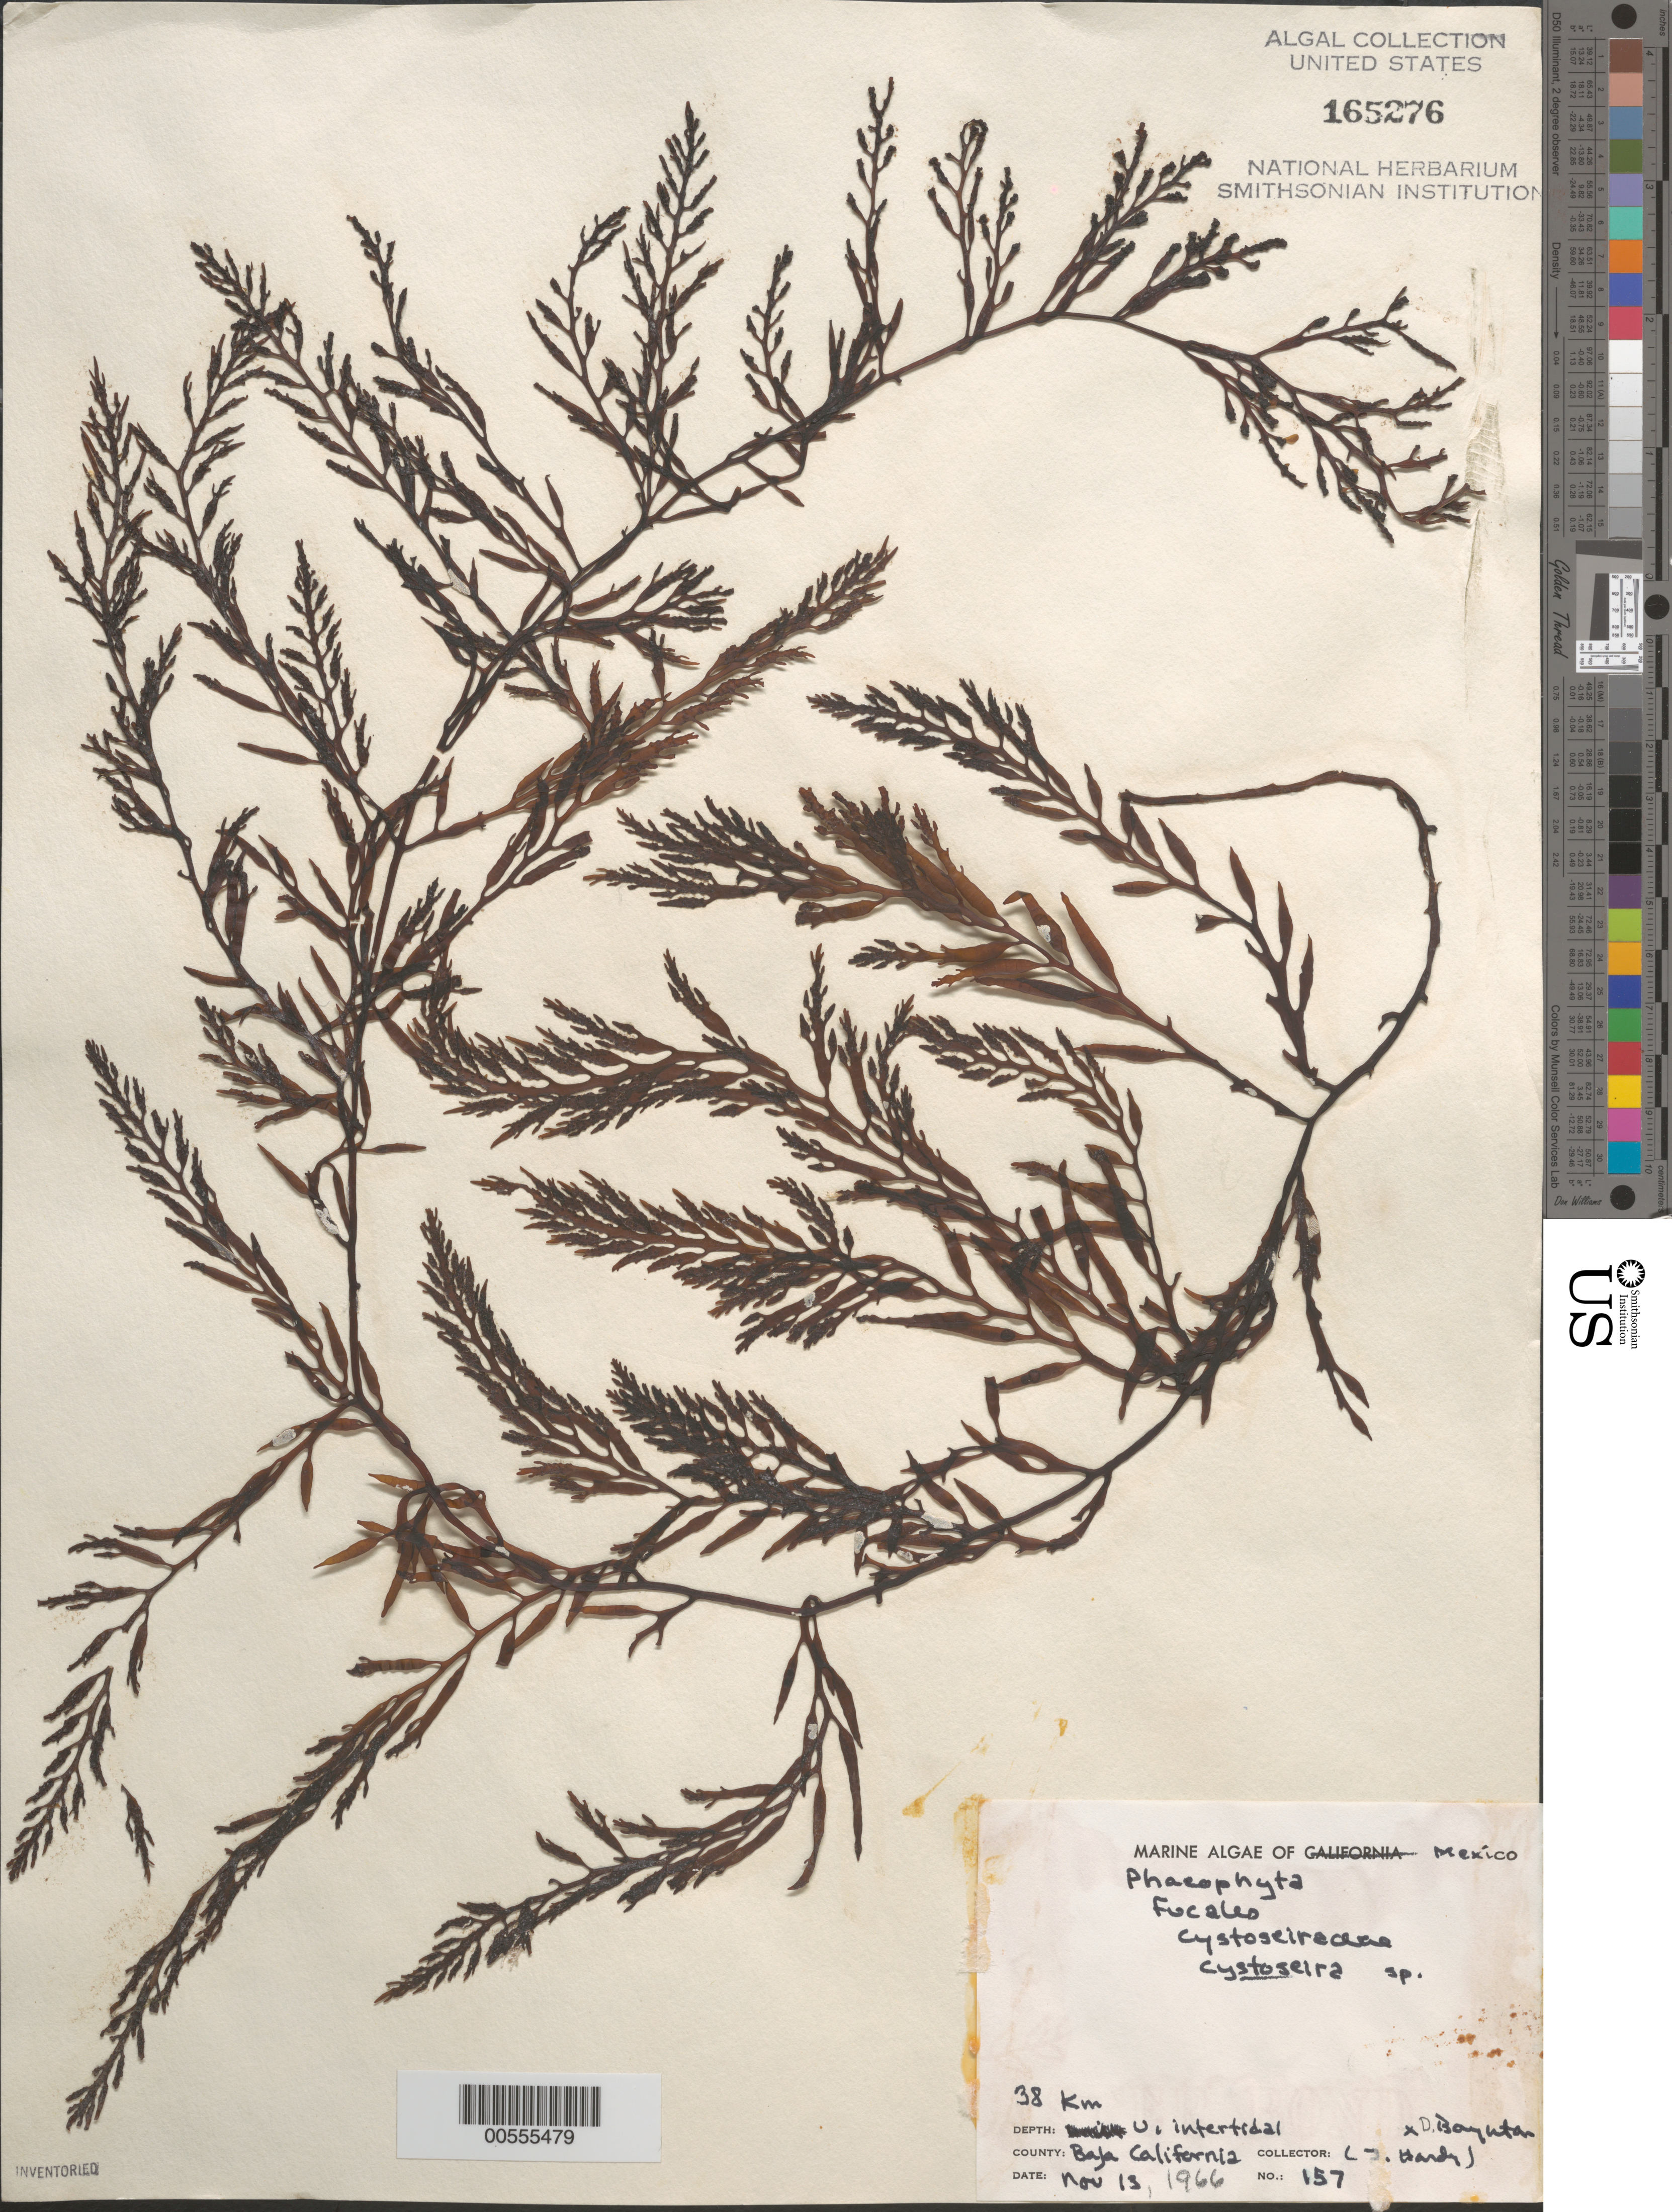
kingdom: Chromista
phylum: Ochrophyta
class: Phaeophyceae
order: Fucales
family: Sargassaceae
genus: Cystoseira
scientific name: Cystoseira sp.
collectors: D. Boynton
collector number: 157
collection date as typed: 13 Nov 1966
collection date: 1966-11-13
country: Mexico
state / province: Baja California Norte / Baja California Sur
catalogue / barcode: US 165276